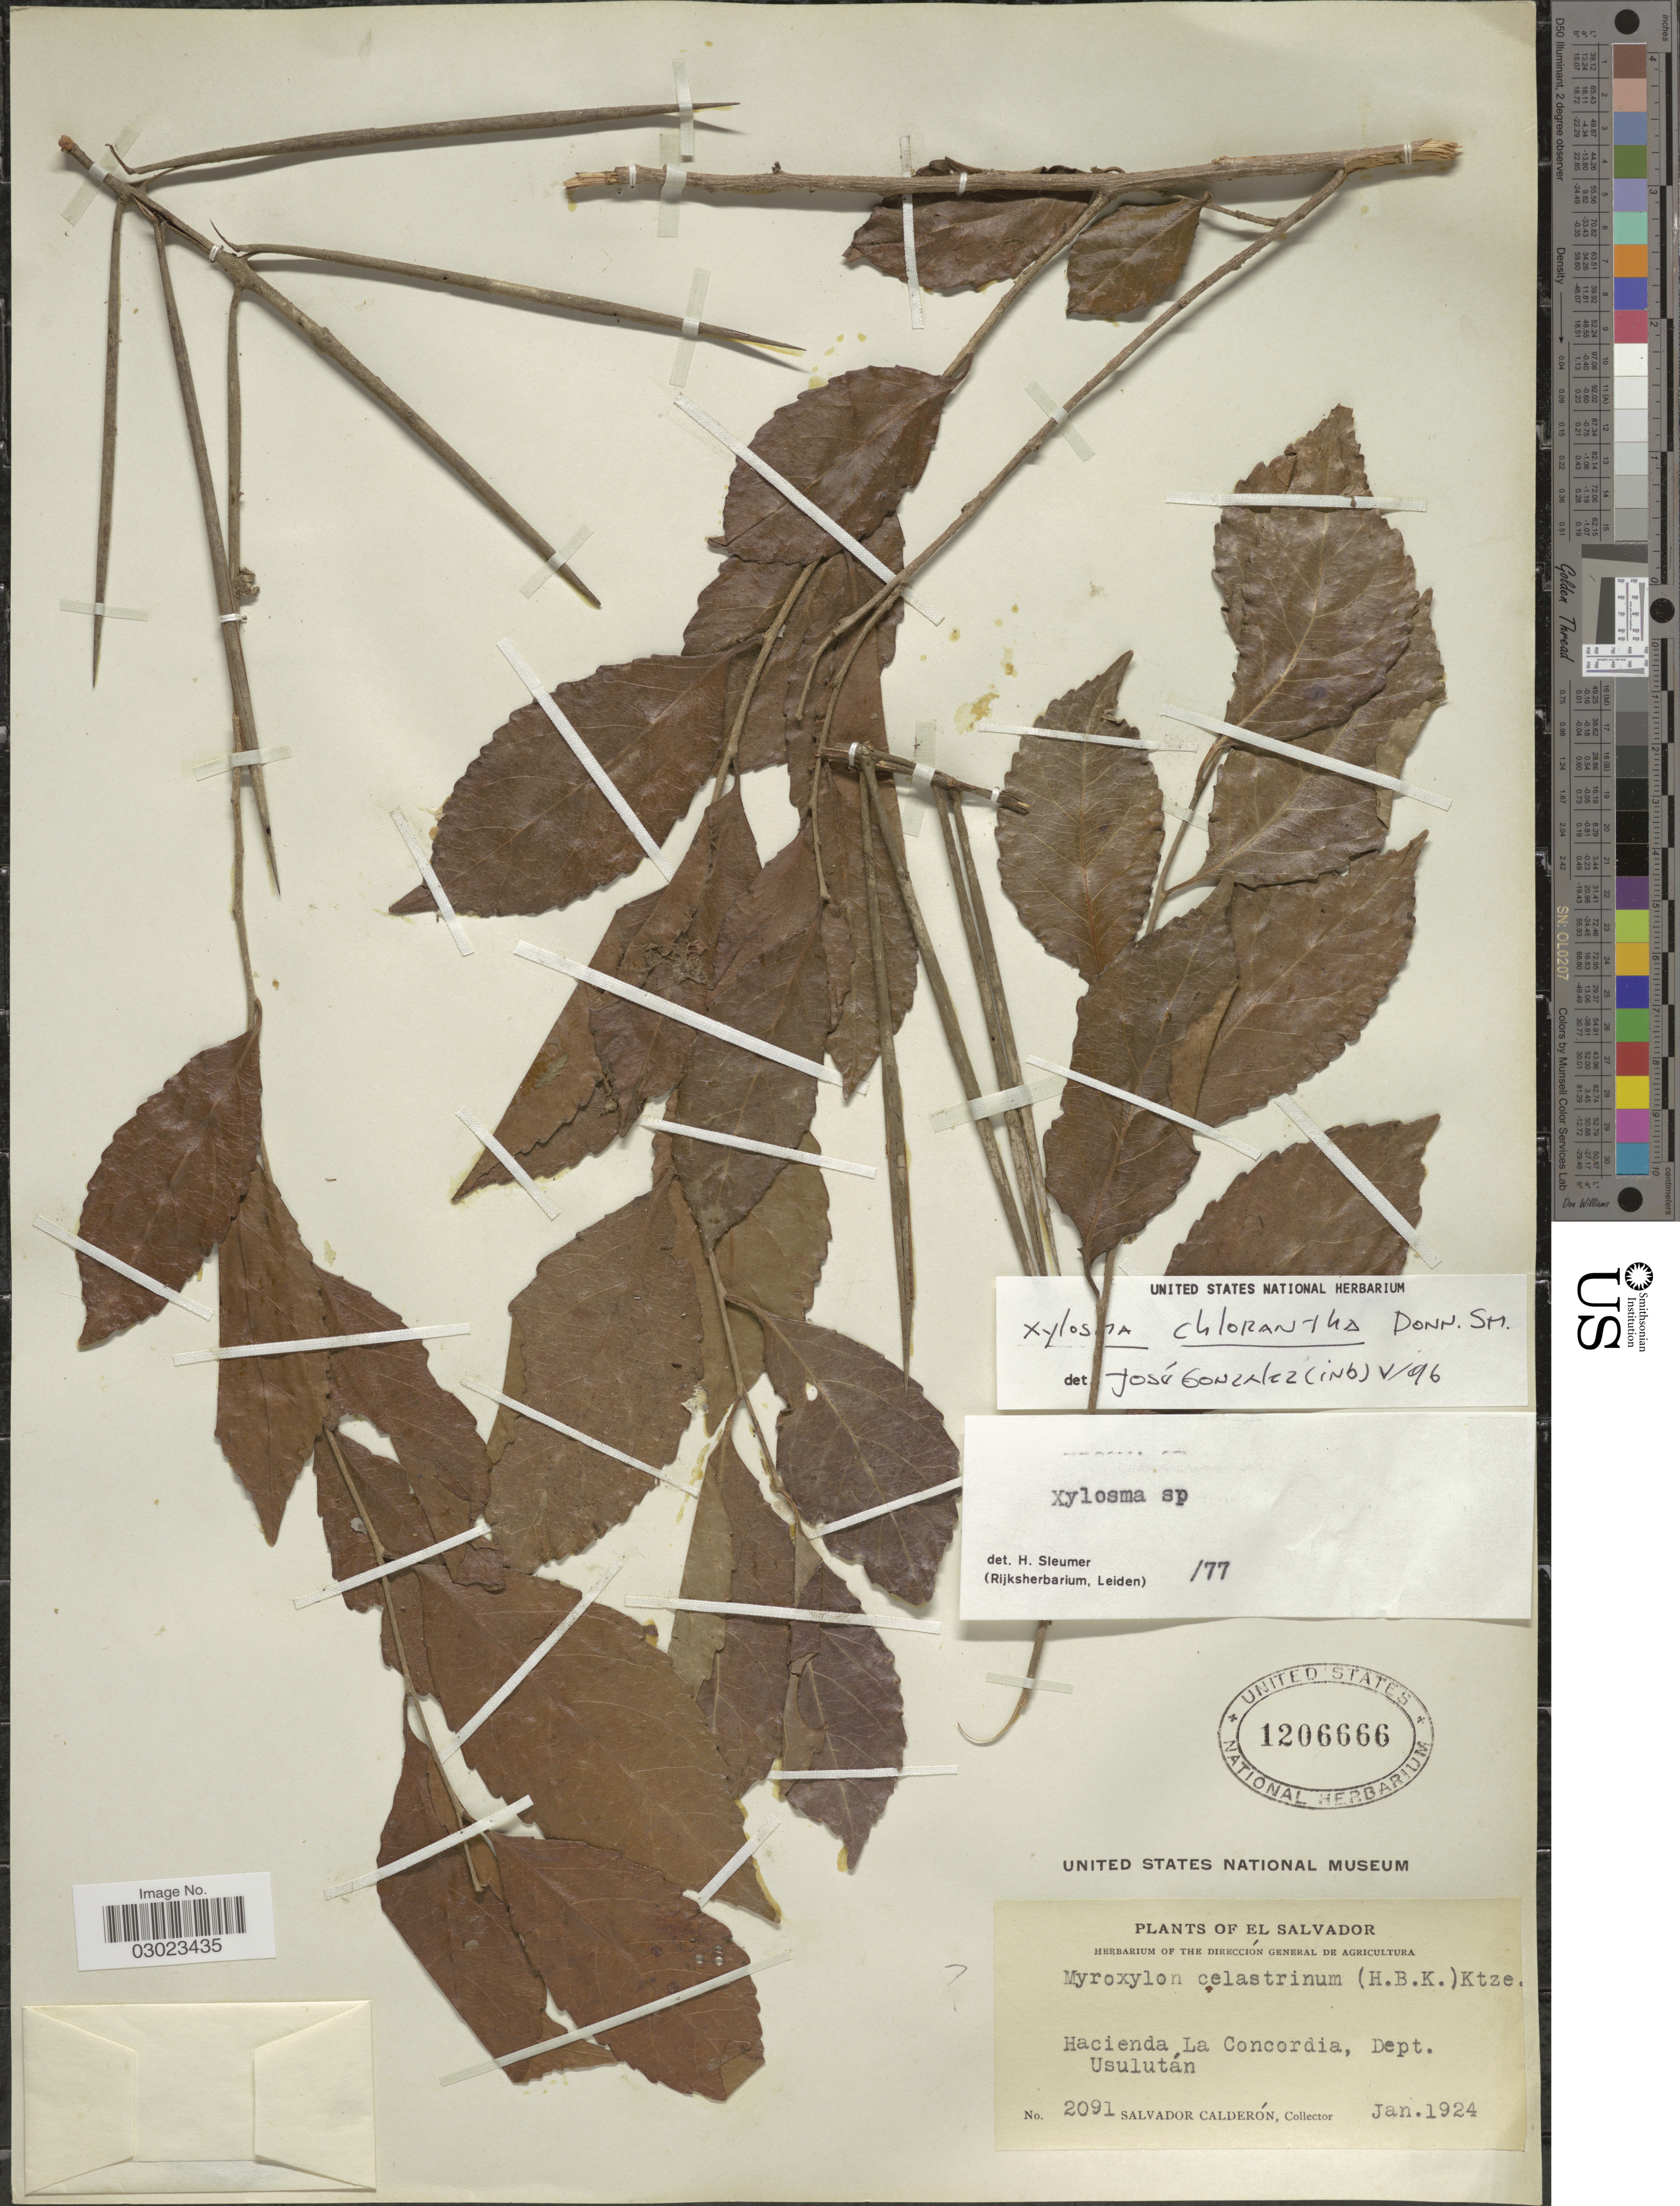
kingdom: Plantae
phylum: Tracheophyta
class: Magnoliopsida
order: Malpighiales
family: Salicaceae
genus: Xylosma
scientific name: Xylosma chlorantha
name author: Donn. Sm.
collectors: S. Calderón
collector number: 2091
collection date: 1924-01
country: El Salvador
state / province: Usulután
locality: Hacienda La Concordia, Dept. Usulután.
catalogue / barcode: US 1206666